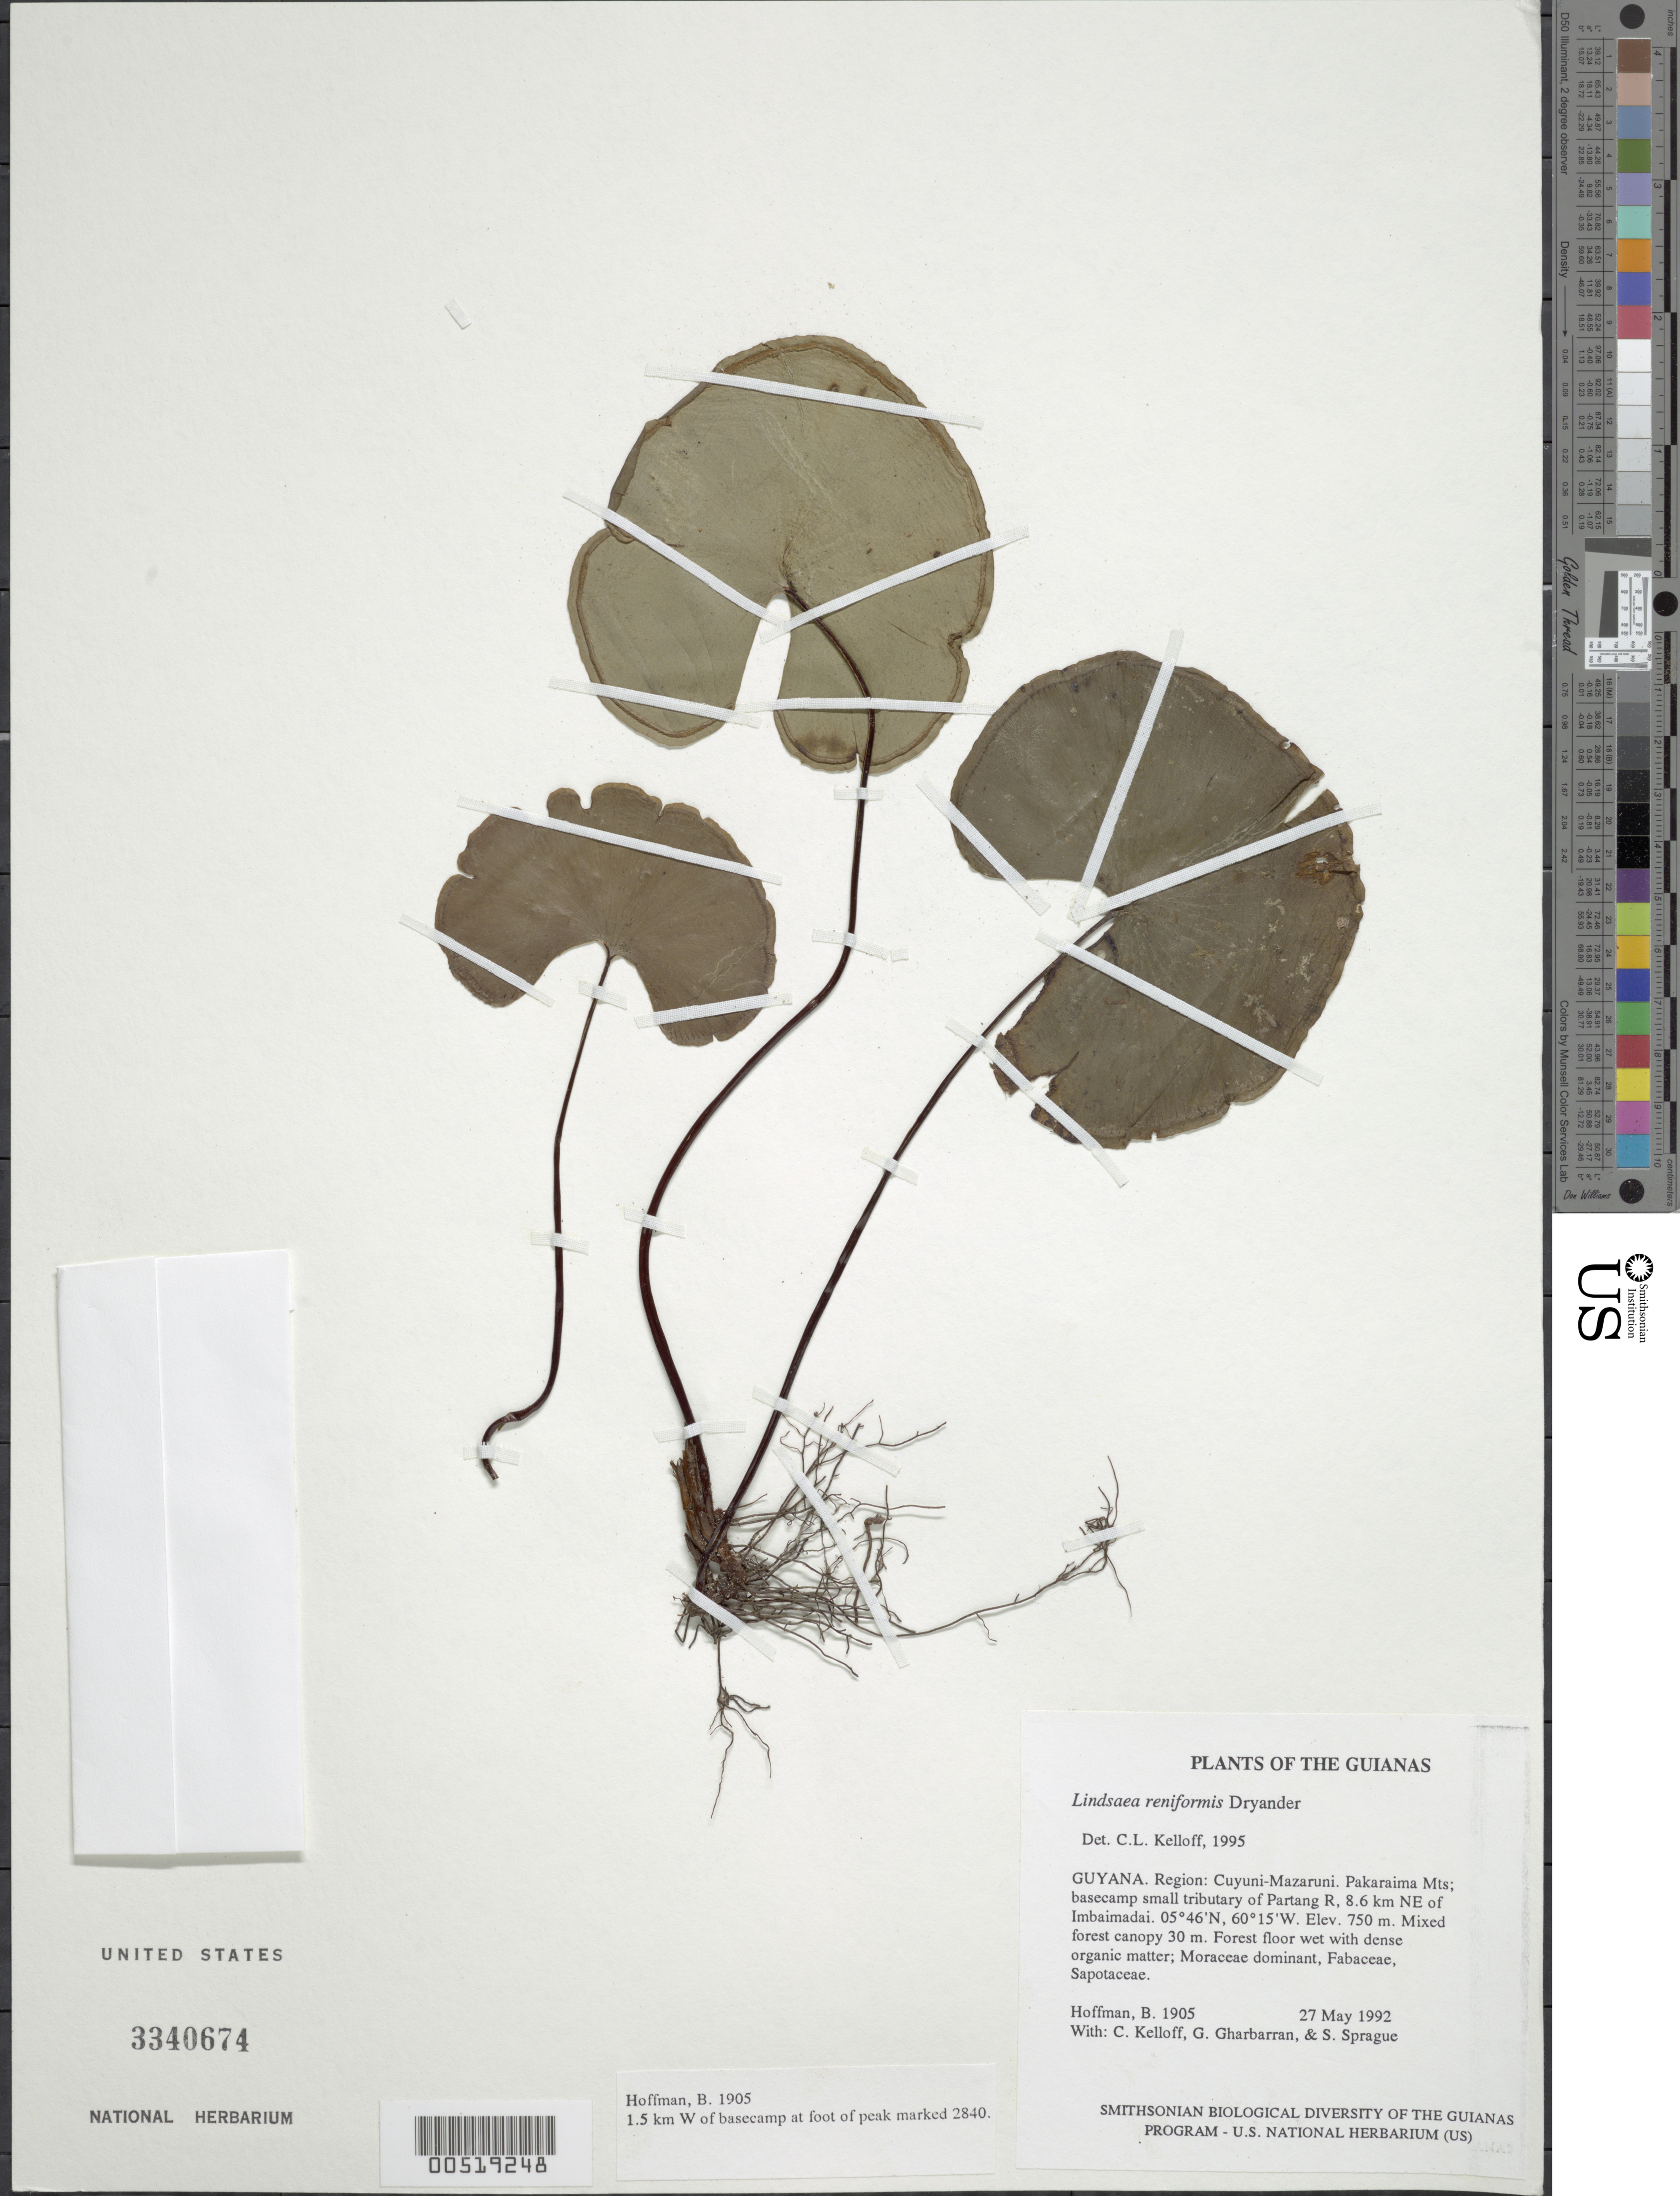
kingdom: Plantae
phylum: Tracheophyta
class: Polypodiopsida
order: Polypodiales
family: Lindsaeaceae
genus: Lindsaea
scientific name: Lindsaea reniformis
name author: Dryand.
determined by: Kelloff, Carol L., (US), Smithsonian Institution - National Museum of Natural History (UNITED STATES)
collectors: B. Hoffman, C. L. Kelloff, G. Gharbarran & S. Sprague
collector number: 1905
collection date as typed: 27 May 1992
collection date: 1992-05-27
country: Guyana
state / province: Cuyuni-Mazaruni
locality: Pakaraima Mts; basecamp on small tributary of Partang River, 8.6 km NE of Imbaimadai, 1.5 km W of basecamp at foot of peak marked 2840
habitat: Mixed forest canopy 30 m. Forest floor wet with dense organic matter; Moraceae dominant, Fabaceae, Sapotaceae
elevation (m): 750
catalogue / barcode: US 3340674